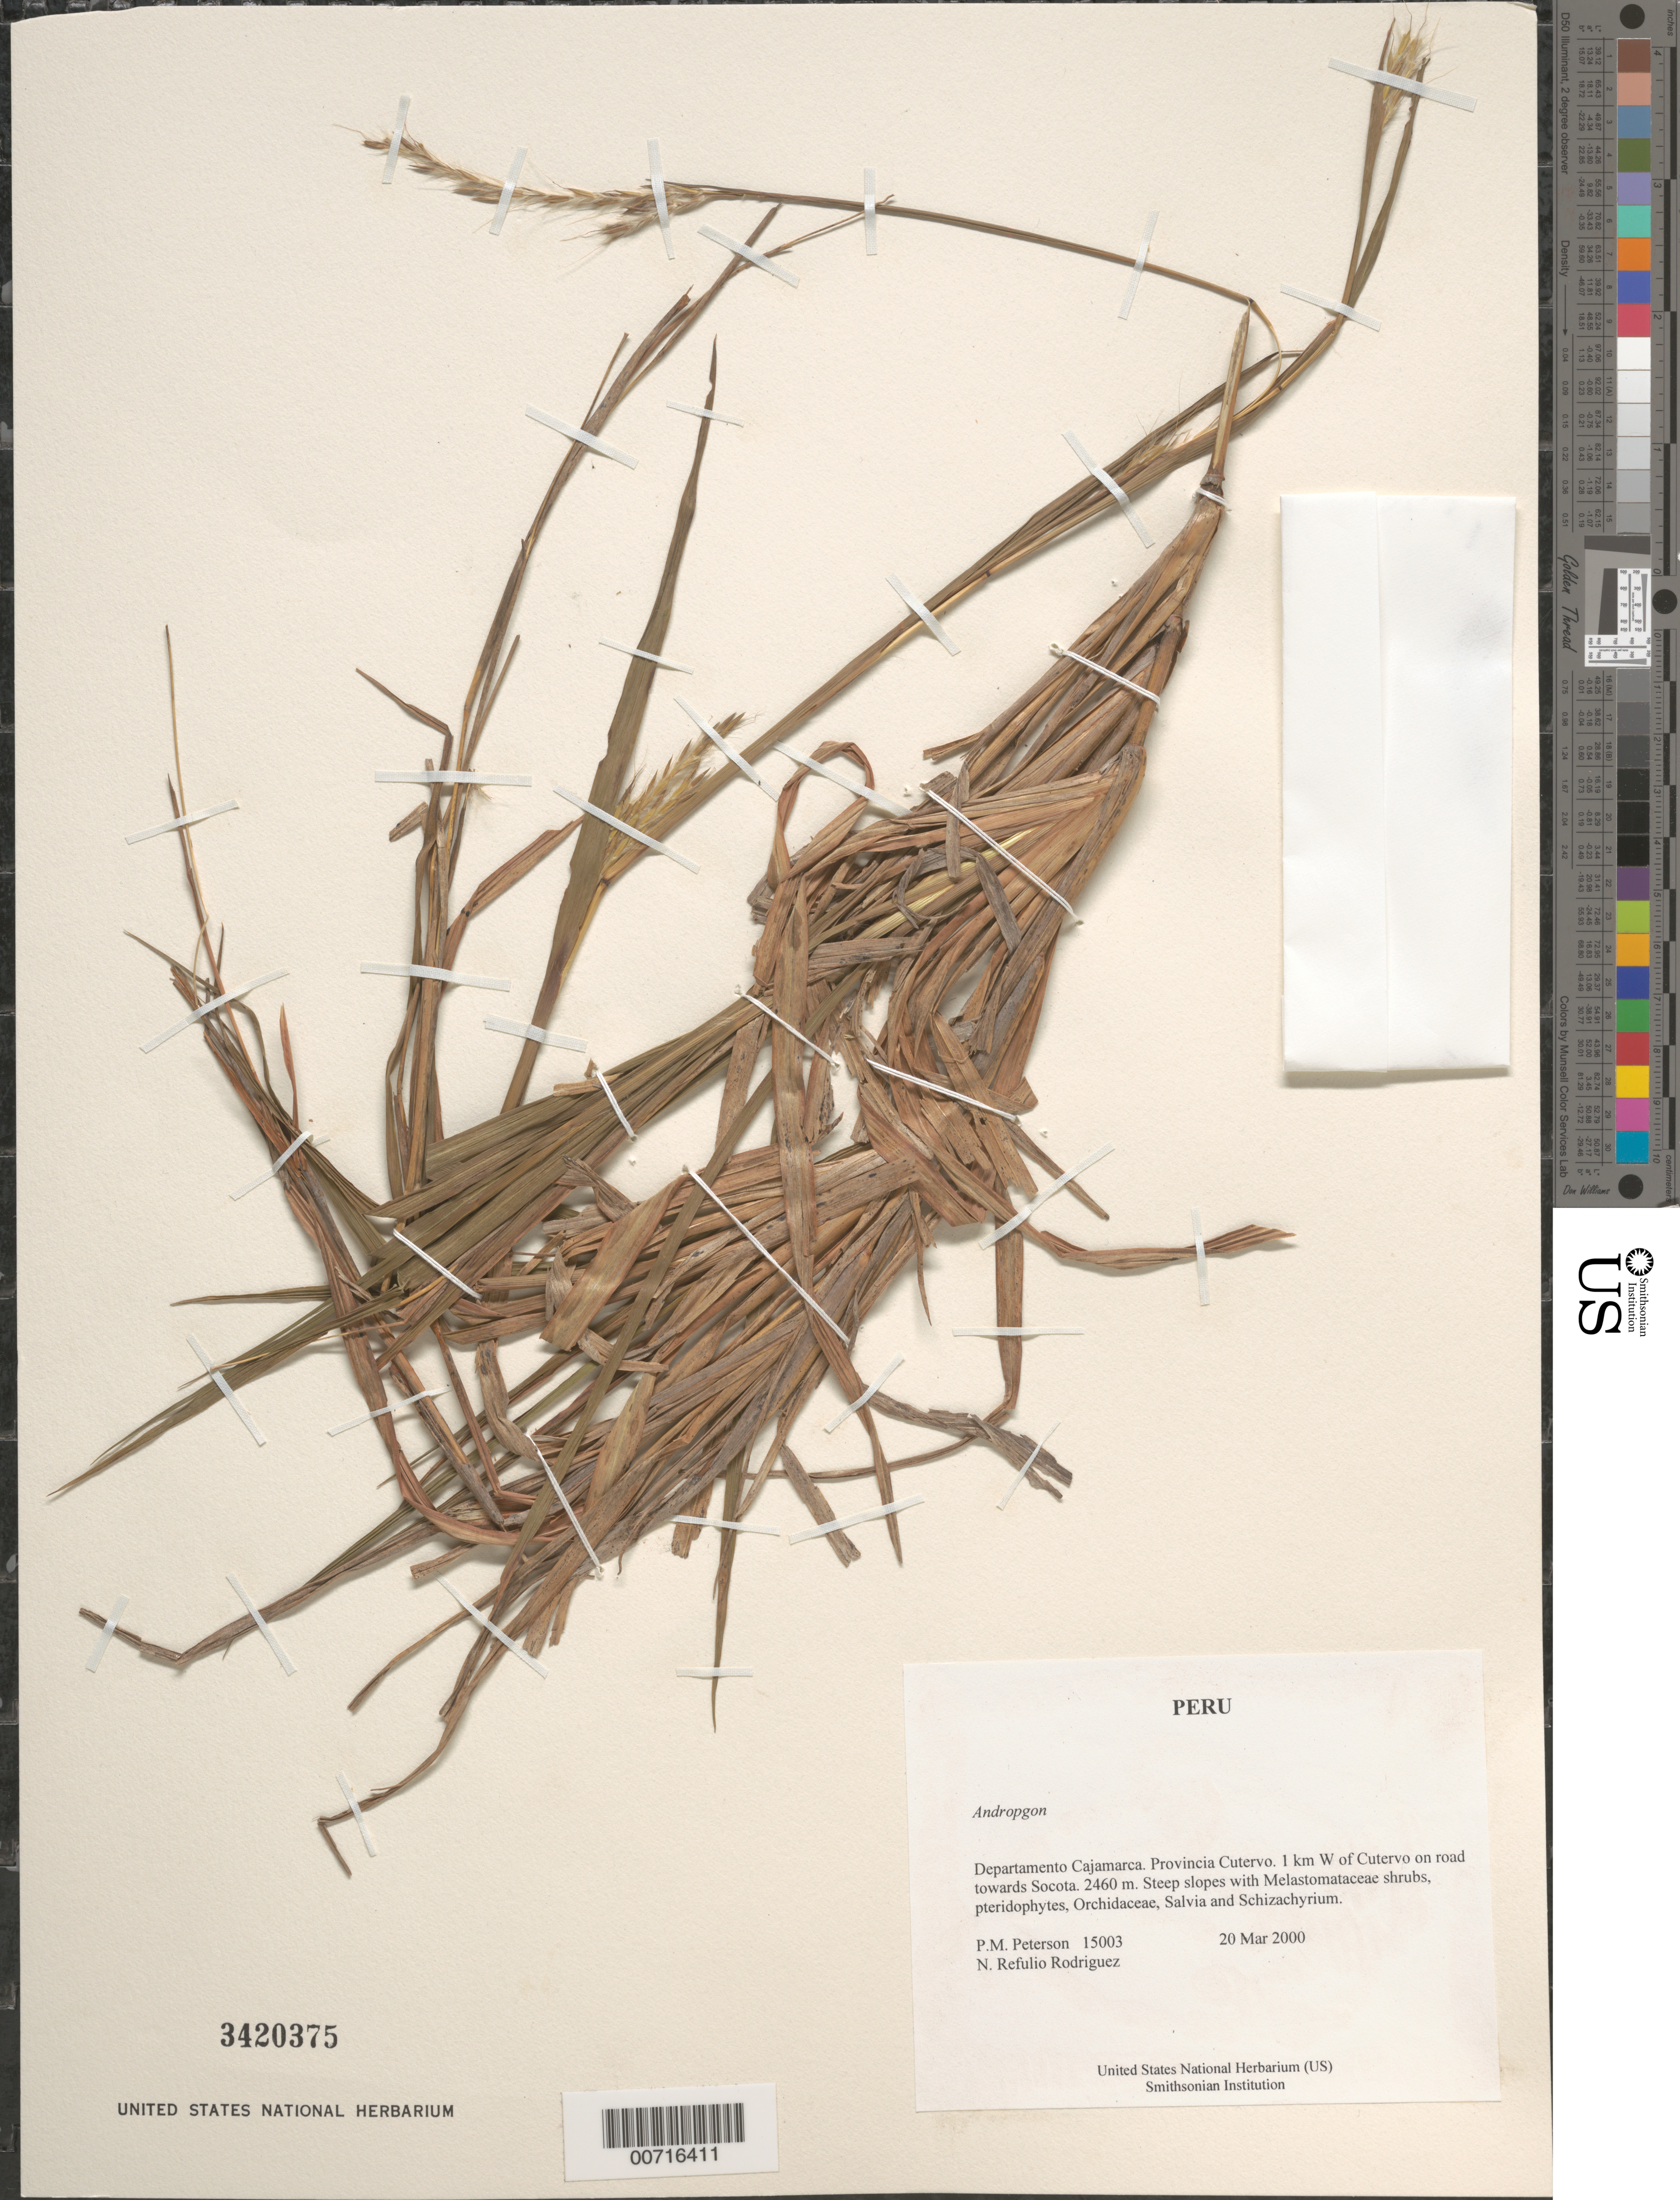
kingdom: Plantae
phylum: Tracheophyta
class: Liliopsida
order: Poales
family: Poaceae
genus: Andropogon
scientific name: Andropogon sp.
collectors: P. M. Peterson & N. Refulio-Rodríguez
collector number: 15003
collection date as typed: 20 Mar 2000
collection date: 2000-03-20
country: Peru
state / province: Cajamarca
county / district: Cutervo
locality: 1 km W of Cutervo on road towards Socota.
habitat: Steep slopes with Melastomataceae shrubs, pteridophytes, Orchidaceae, Salvia and Schizachyrium.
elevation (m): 2460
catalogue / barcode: US 3420375